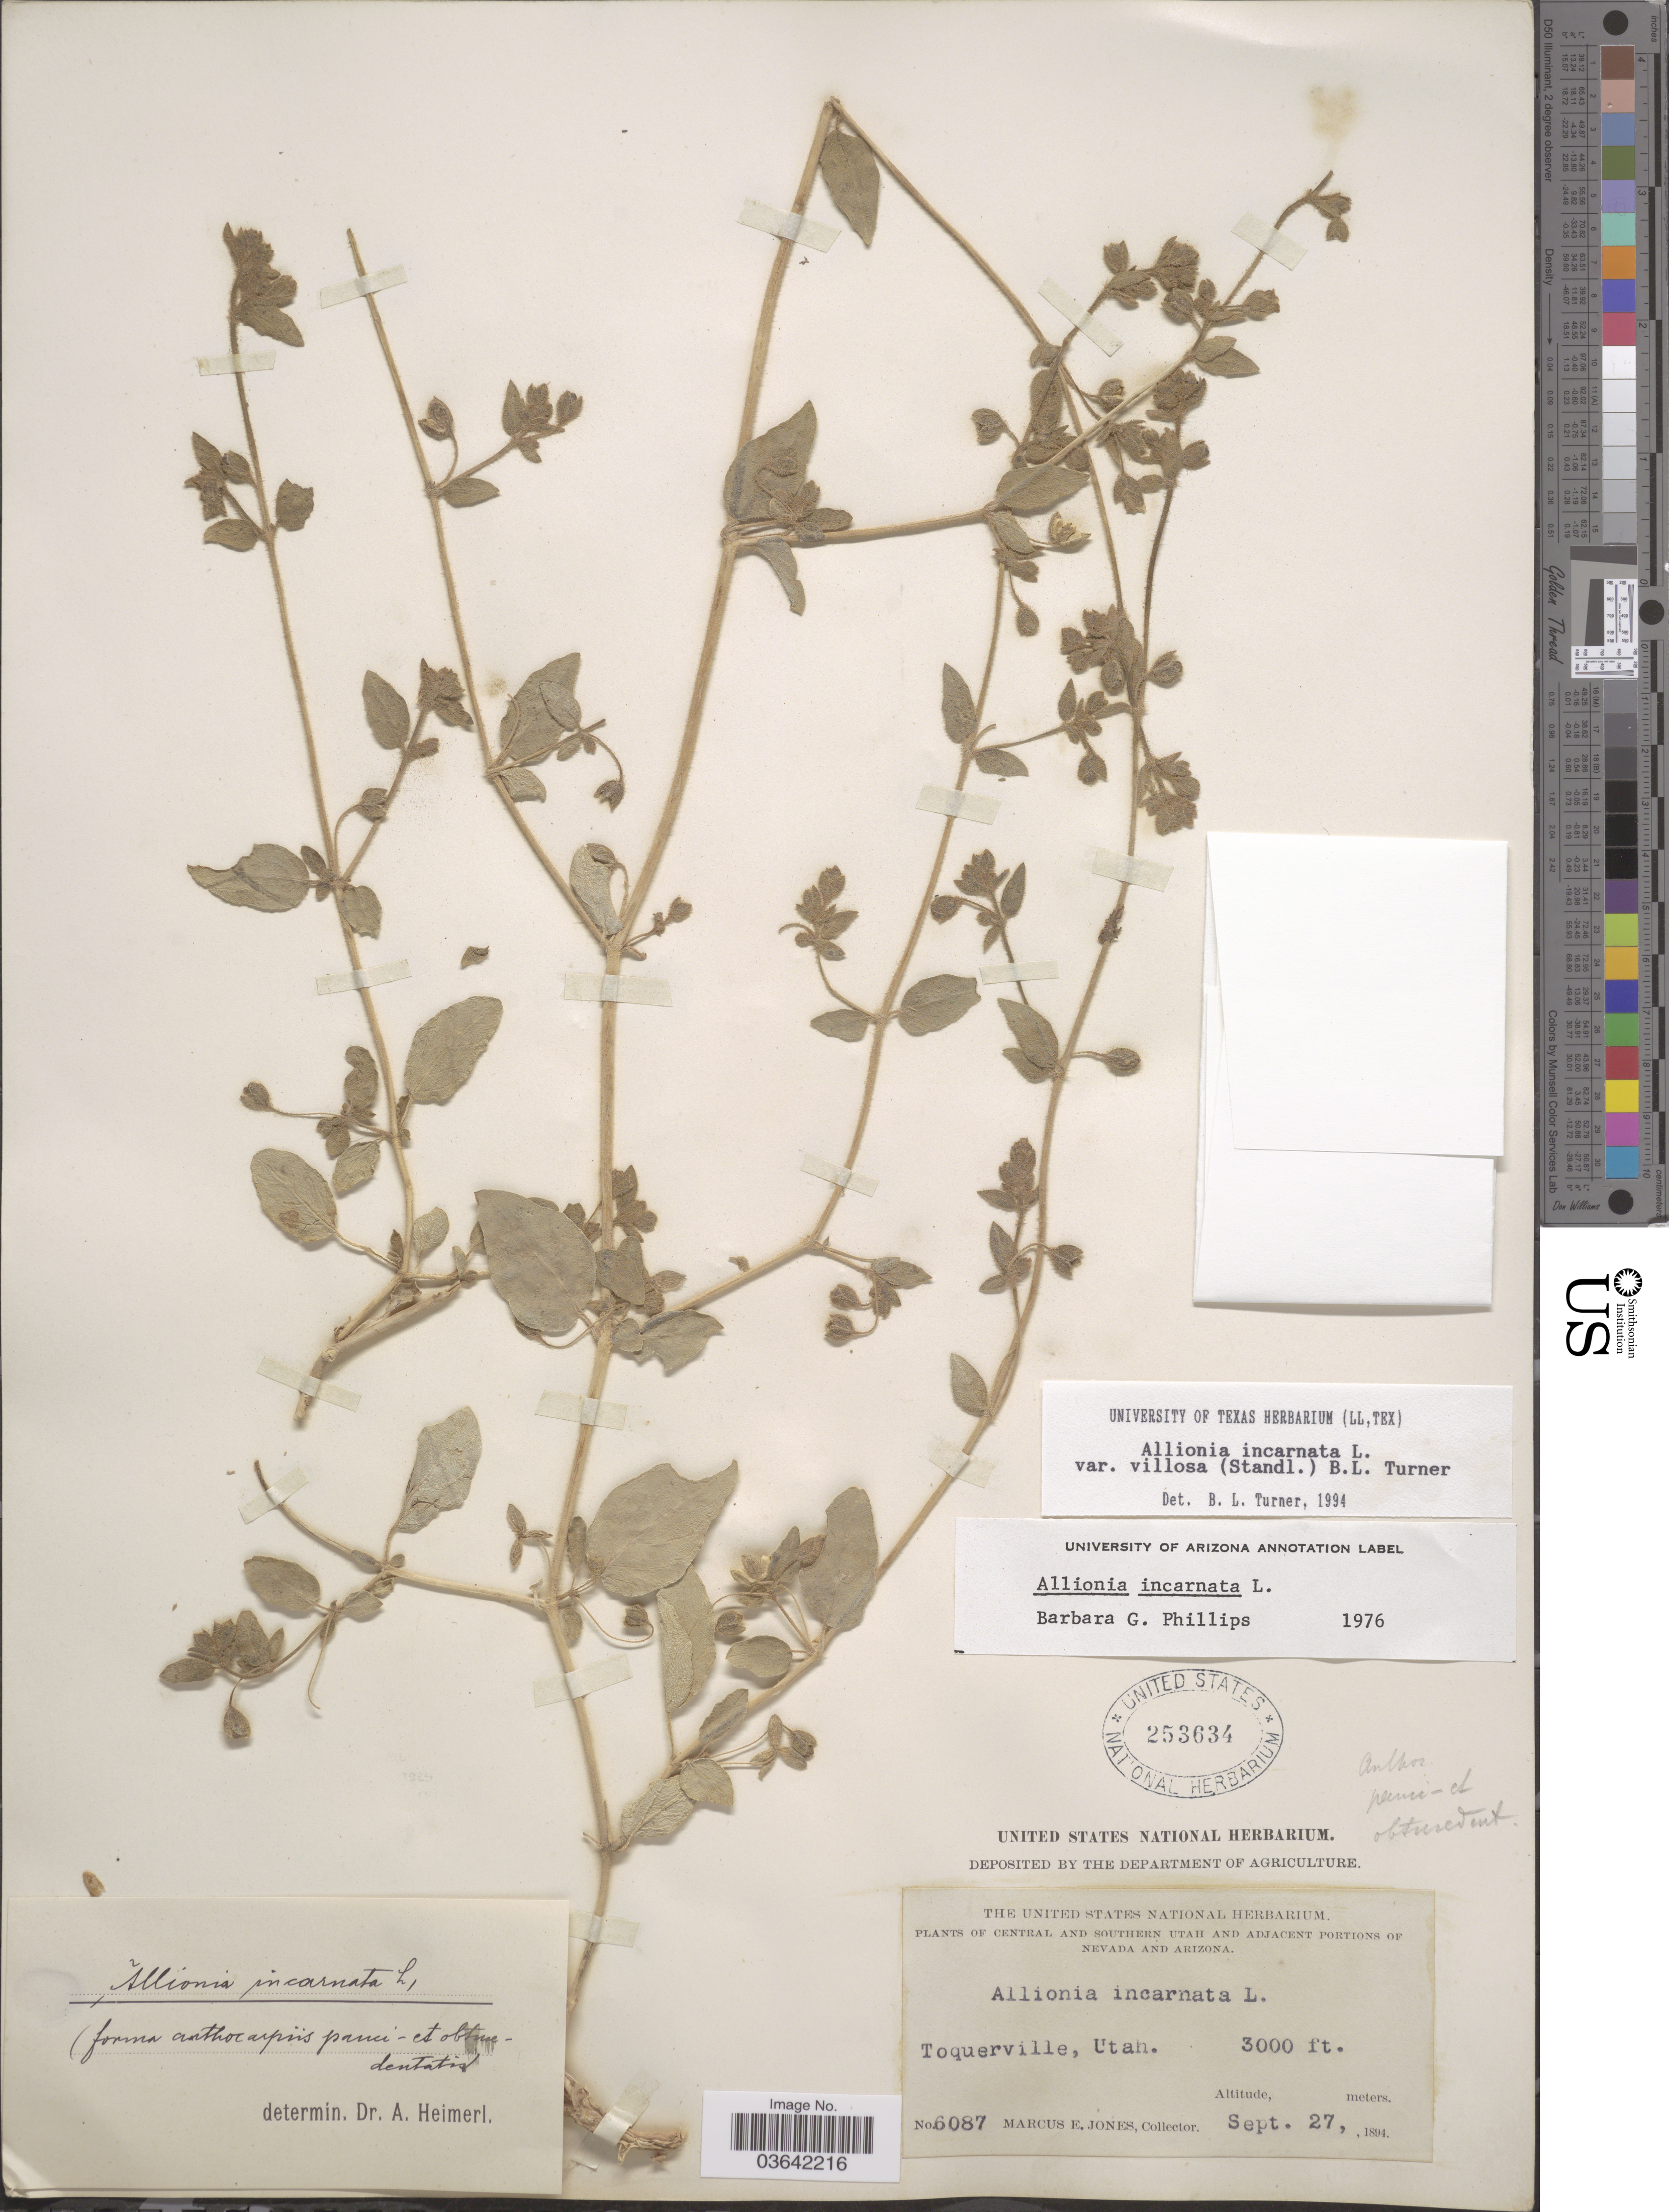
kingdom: Plantae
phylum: Tracheophyta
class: Magnoliopsida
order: Caryophyllales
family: Nyctaginaceae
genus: Allionia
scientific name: Allionia incarnata var. villosa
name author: (Standl.) B.L. Turner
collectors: M. E. Jones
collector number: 6087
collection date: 1894-09-27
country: United States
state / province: Utah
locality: Central and Southern Utah. Toquerville.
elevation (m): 914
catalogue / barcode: US 253634